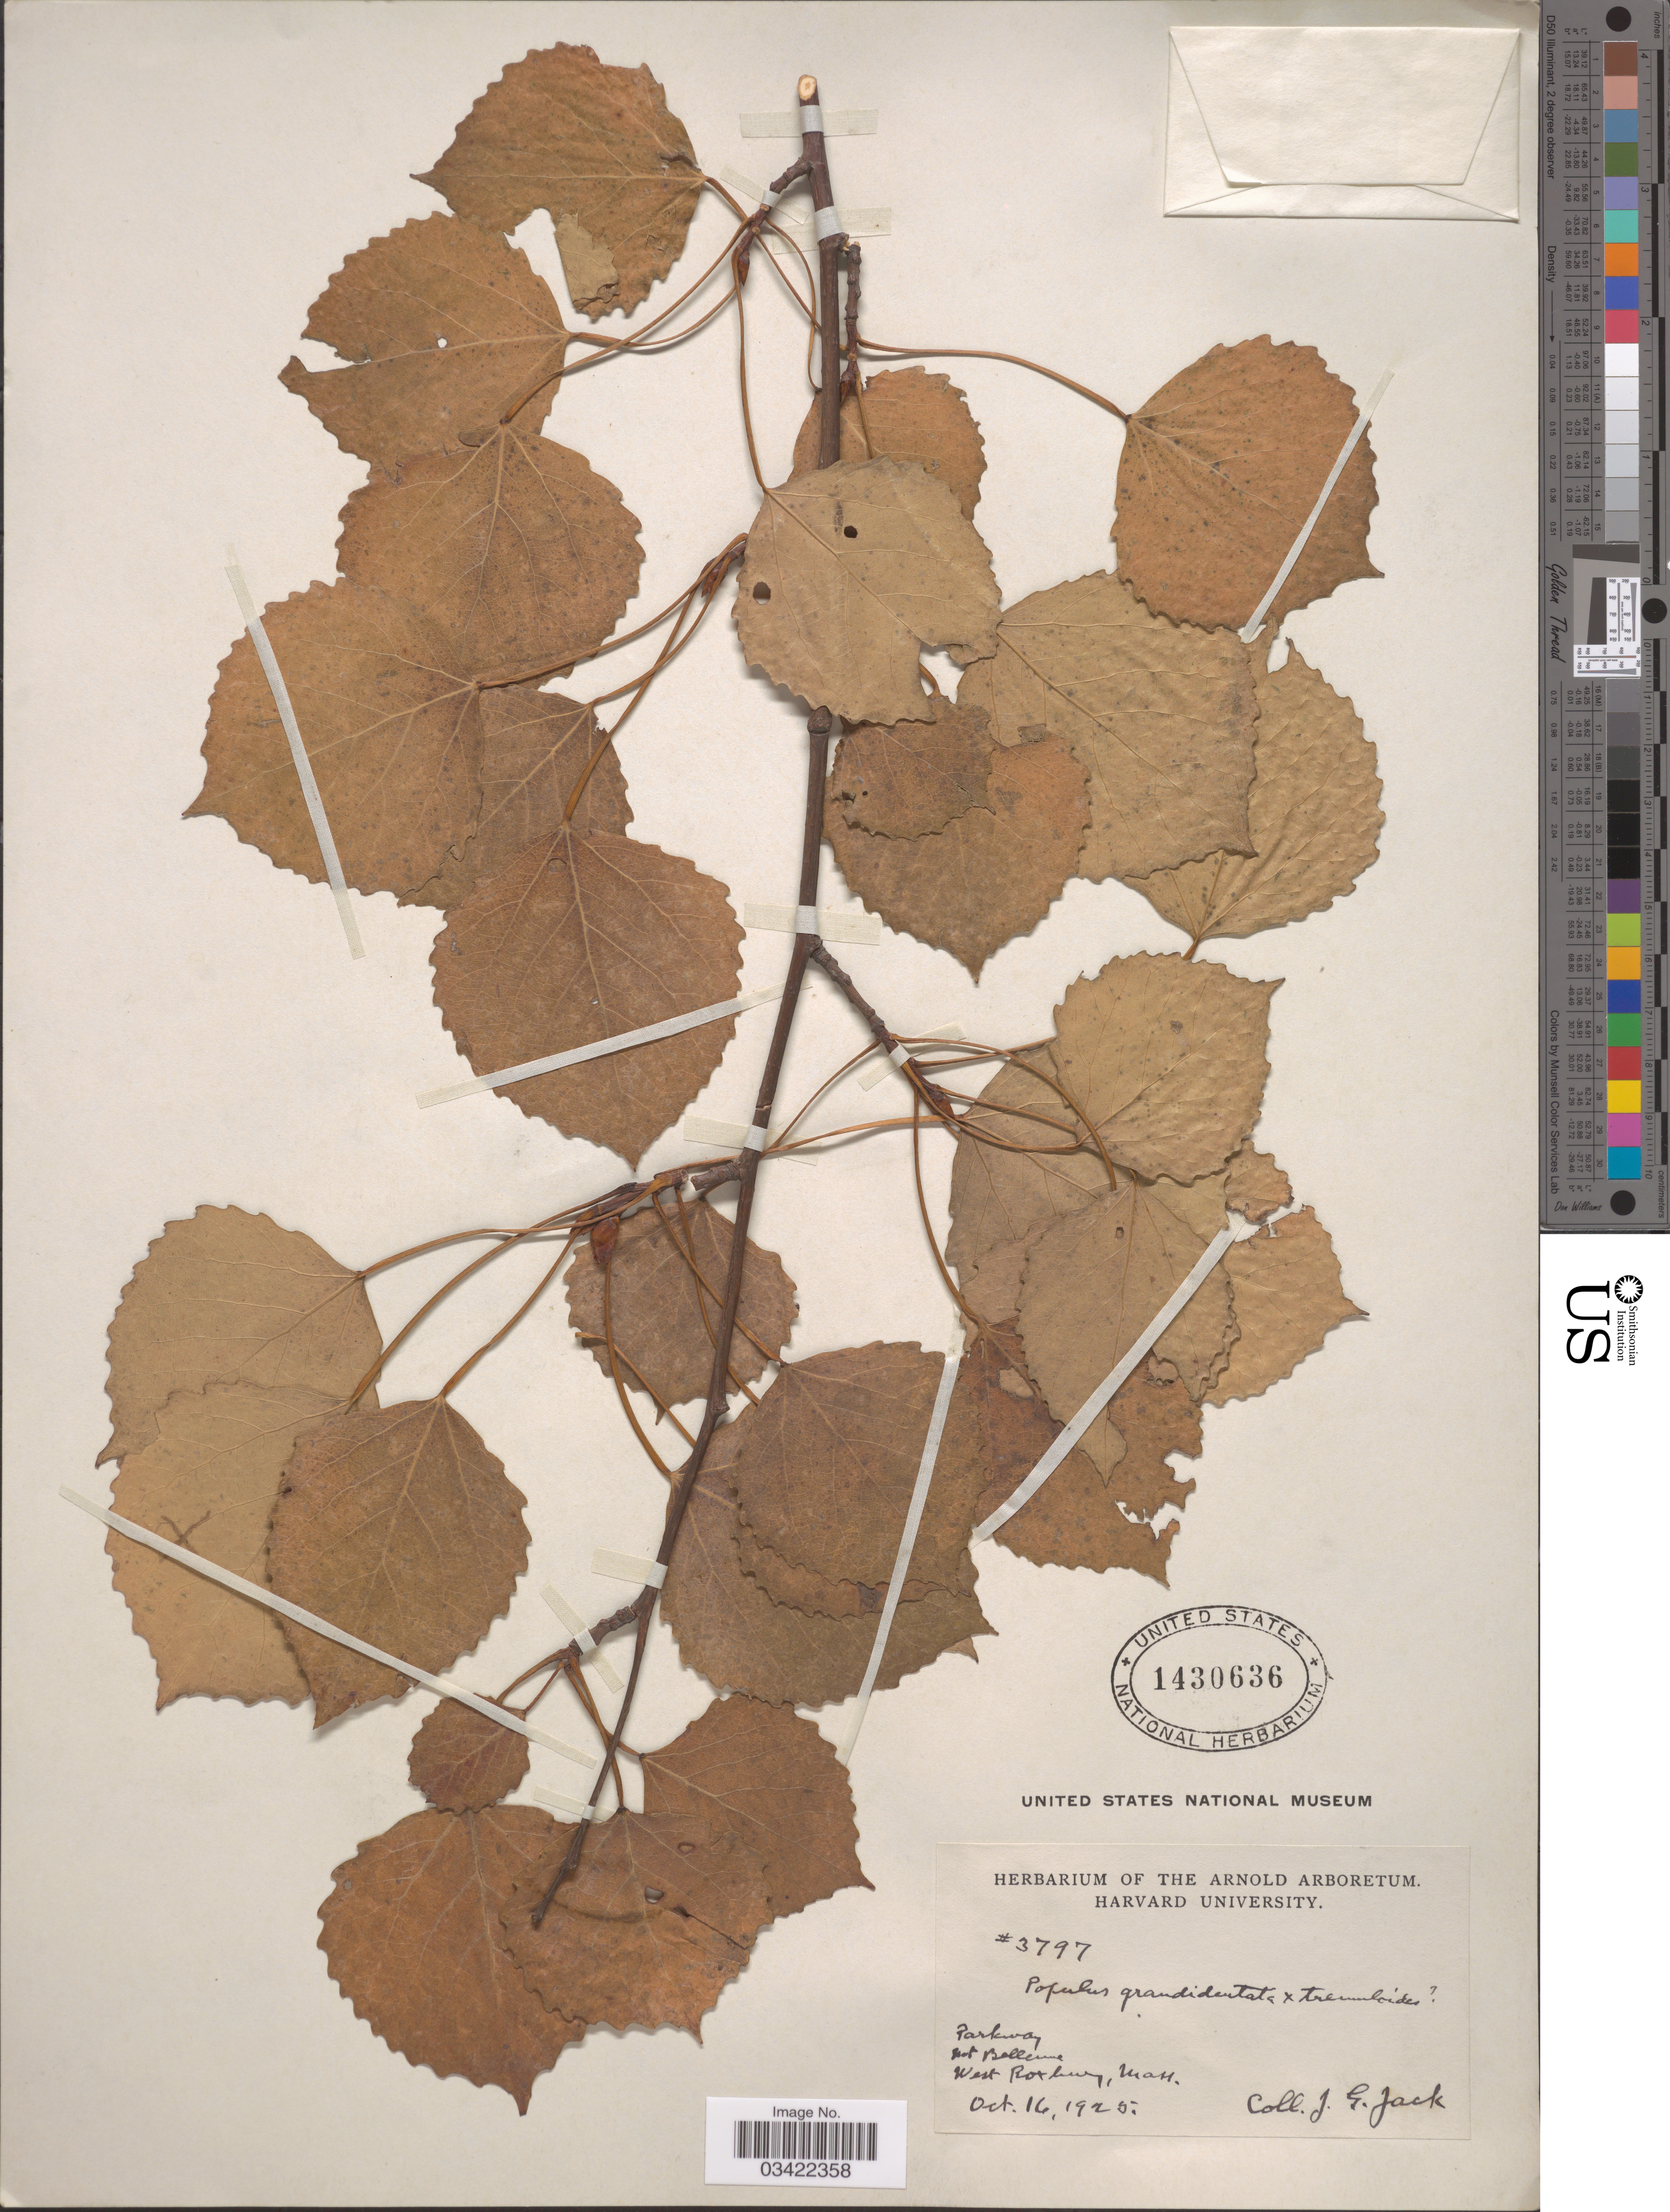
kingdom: Plantae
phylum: Tracheophyta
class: Magnoliopsida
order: Malpighiales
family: Salicaceae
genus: Populus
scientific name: Populus x smithii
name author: B. Boivin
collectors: J. G. Jack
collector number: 3797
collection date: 1925-10-16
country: United States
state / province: Massachusetts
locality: Parkway. Not Bellevue, West Roxbury.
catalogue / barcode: US 1430636